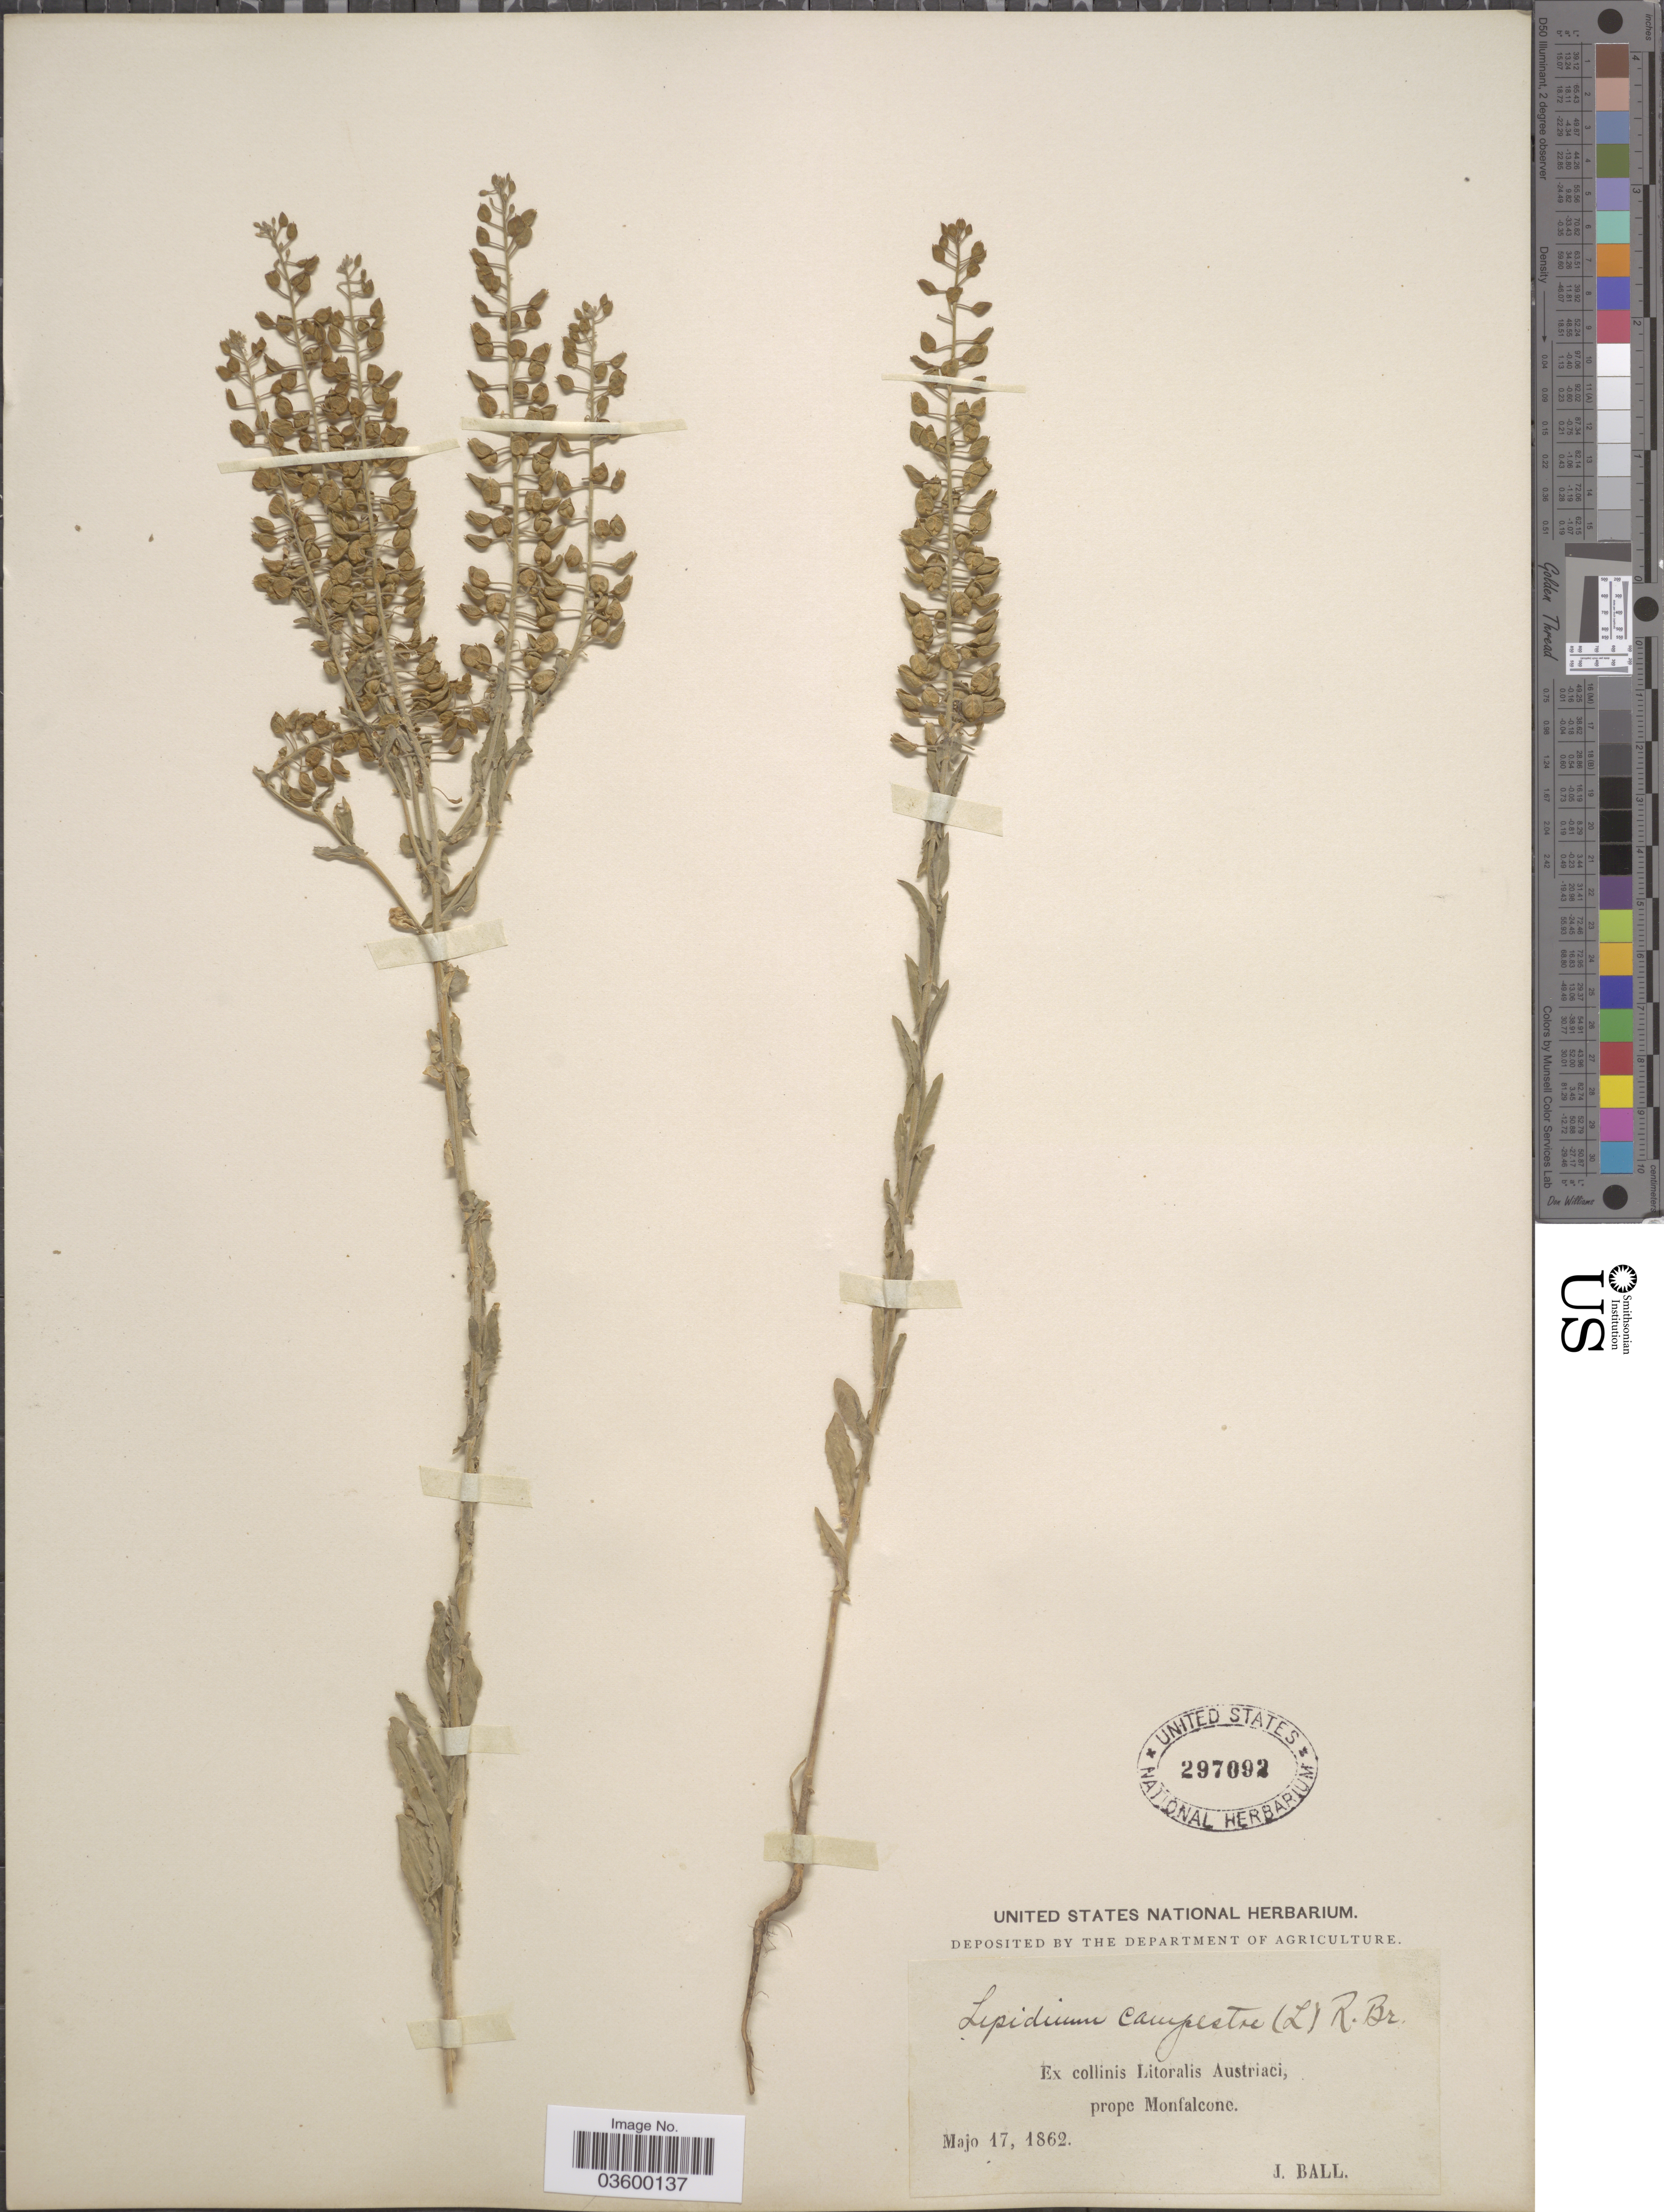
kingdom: Plantae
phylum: Tracheophyta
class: Magnoliopsida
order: Brassicales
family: Brassicaceae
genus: Lepidium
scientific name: Lepidium campestre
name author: (L.) W.T. Aiton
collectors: J. Ball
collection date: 1862-05-17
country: Austria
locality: Ex collinis Litoralis Austriaci, prope Monfalcone.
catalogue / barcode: US 297092